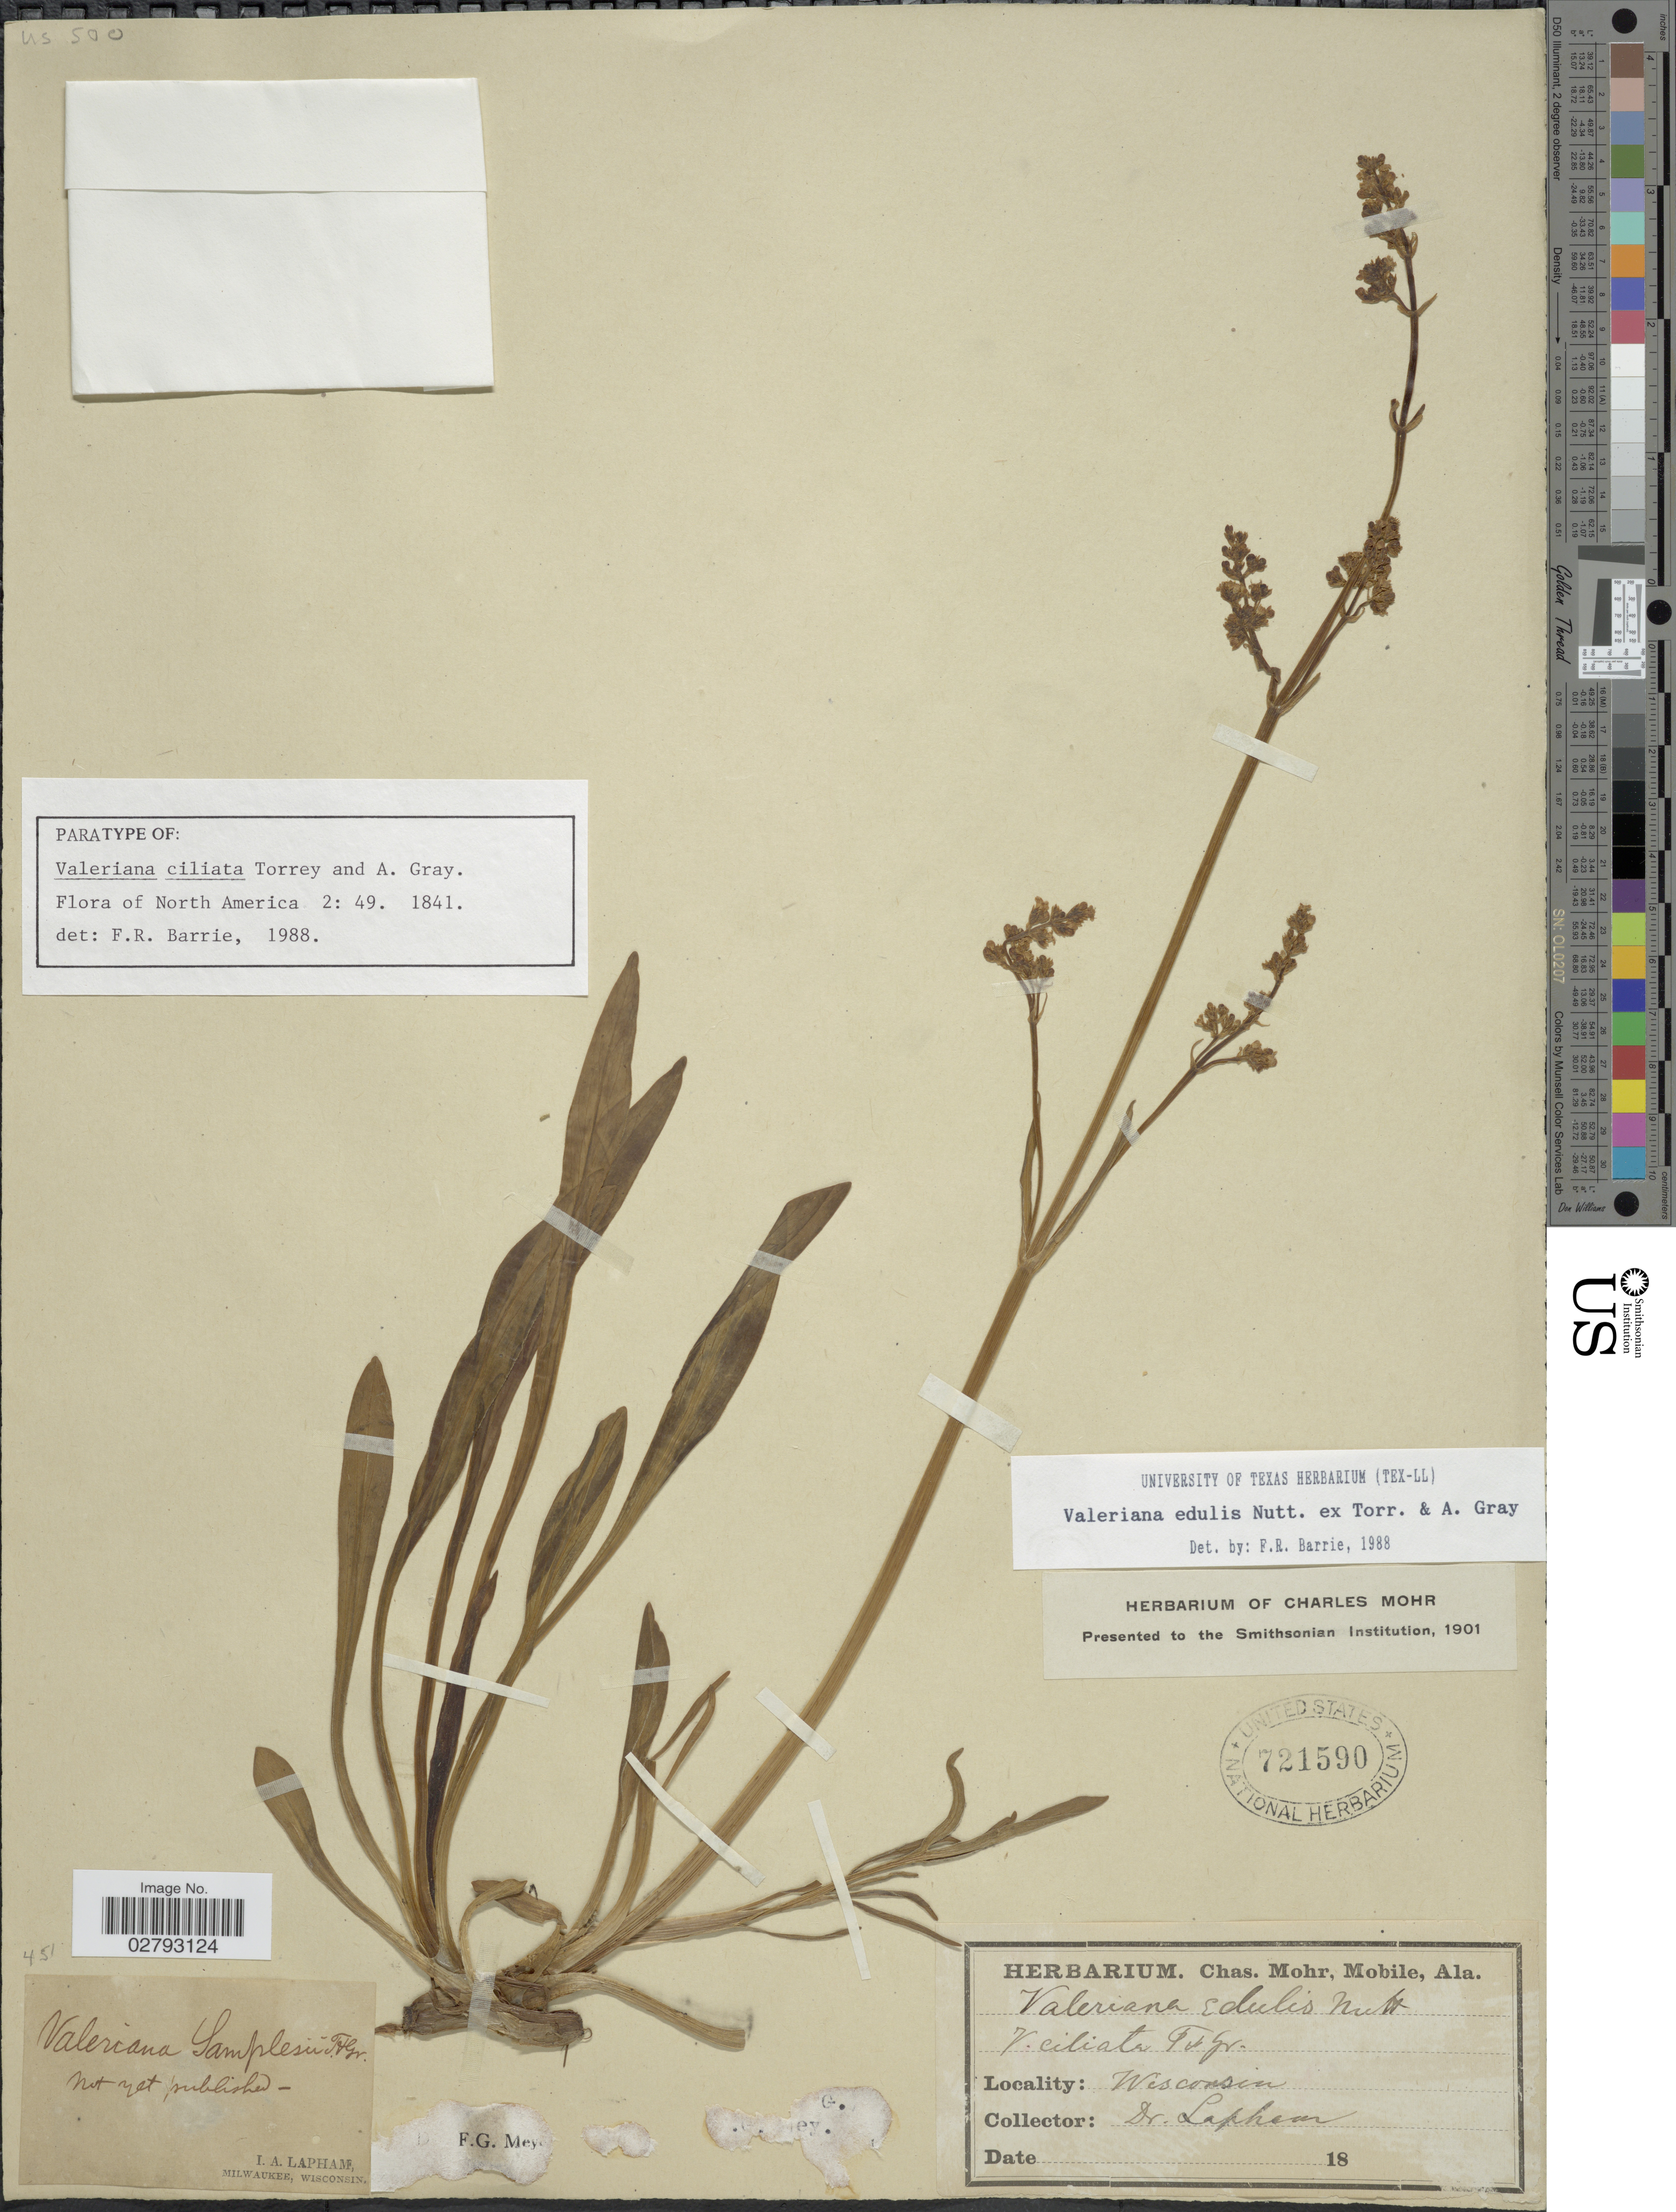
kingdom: Plantae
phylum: Tracheophyta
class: Magnoliopsida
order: Dipsacales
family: Caprifoliaceae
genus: Valeriana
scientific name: Valeriana edulis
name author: Nutt.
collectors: I. Lapham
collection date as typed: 18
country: United States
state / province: Wisconsin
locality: Milwaukee [unsure placement]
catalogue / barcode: US 721590